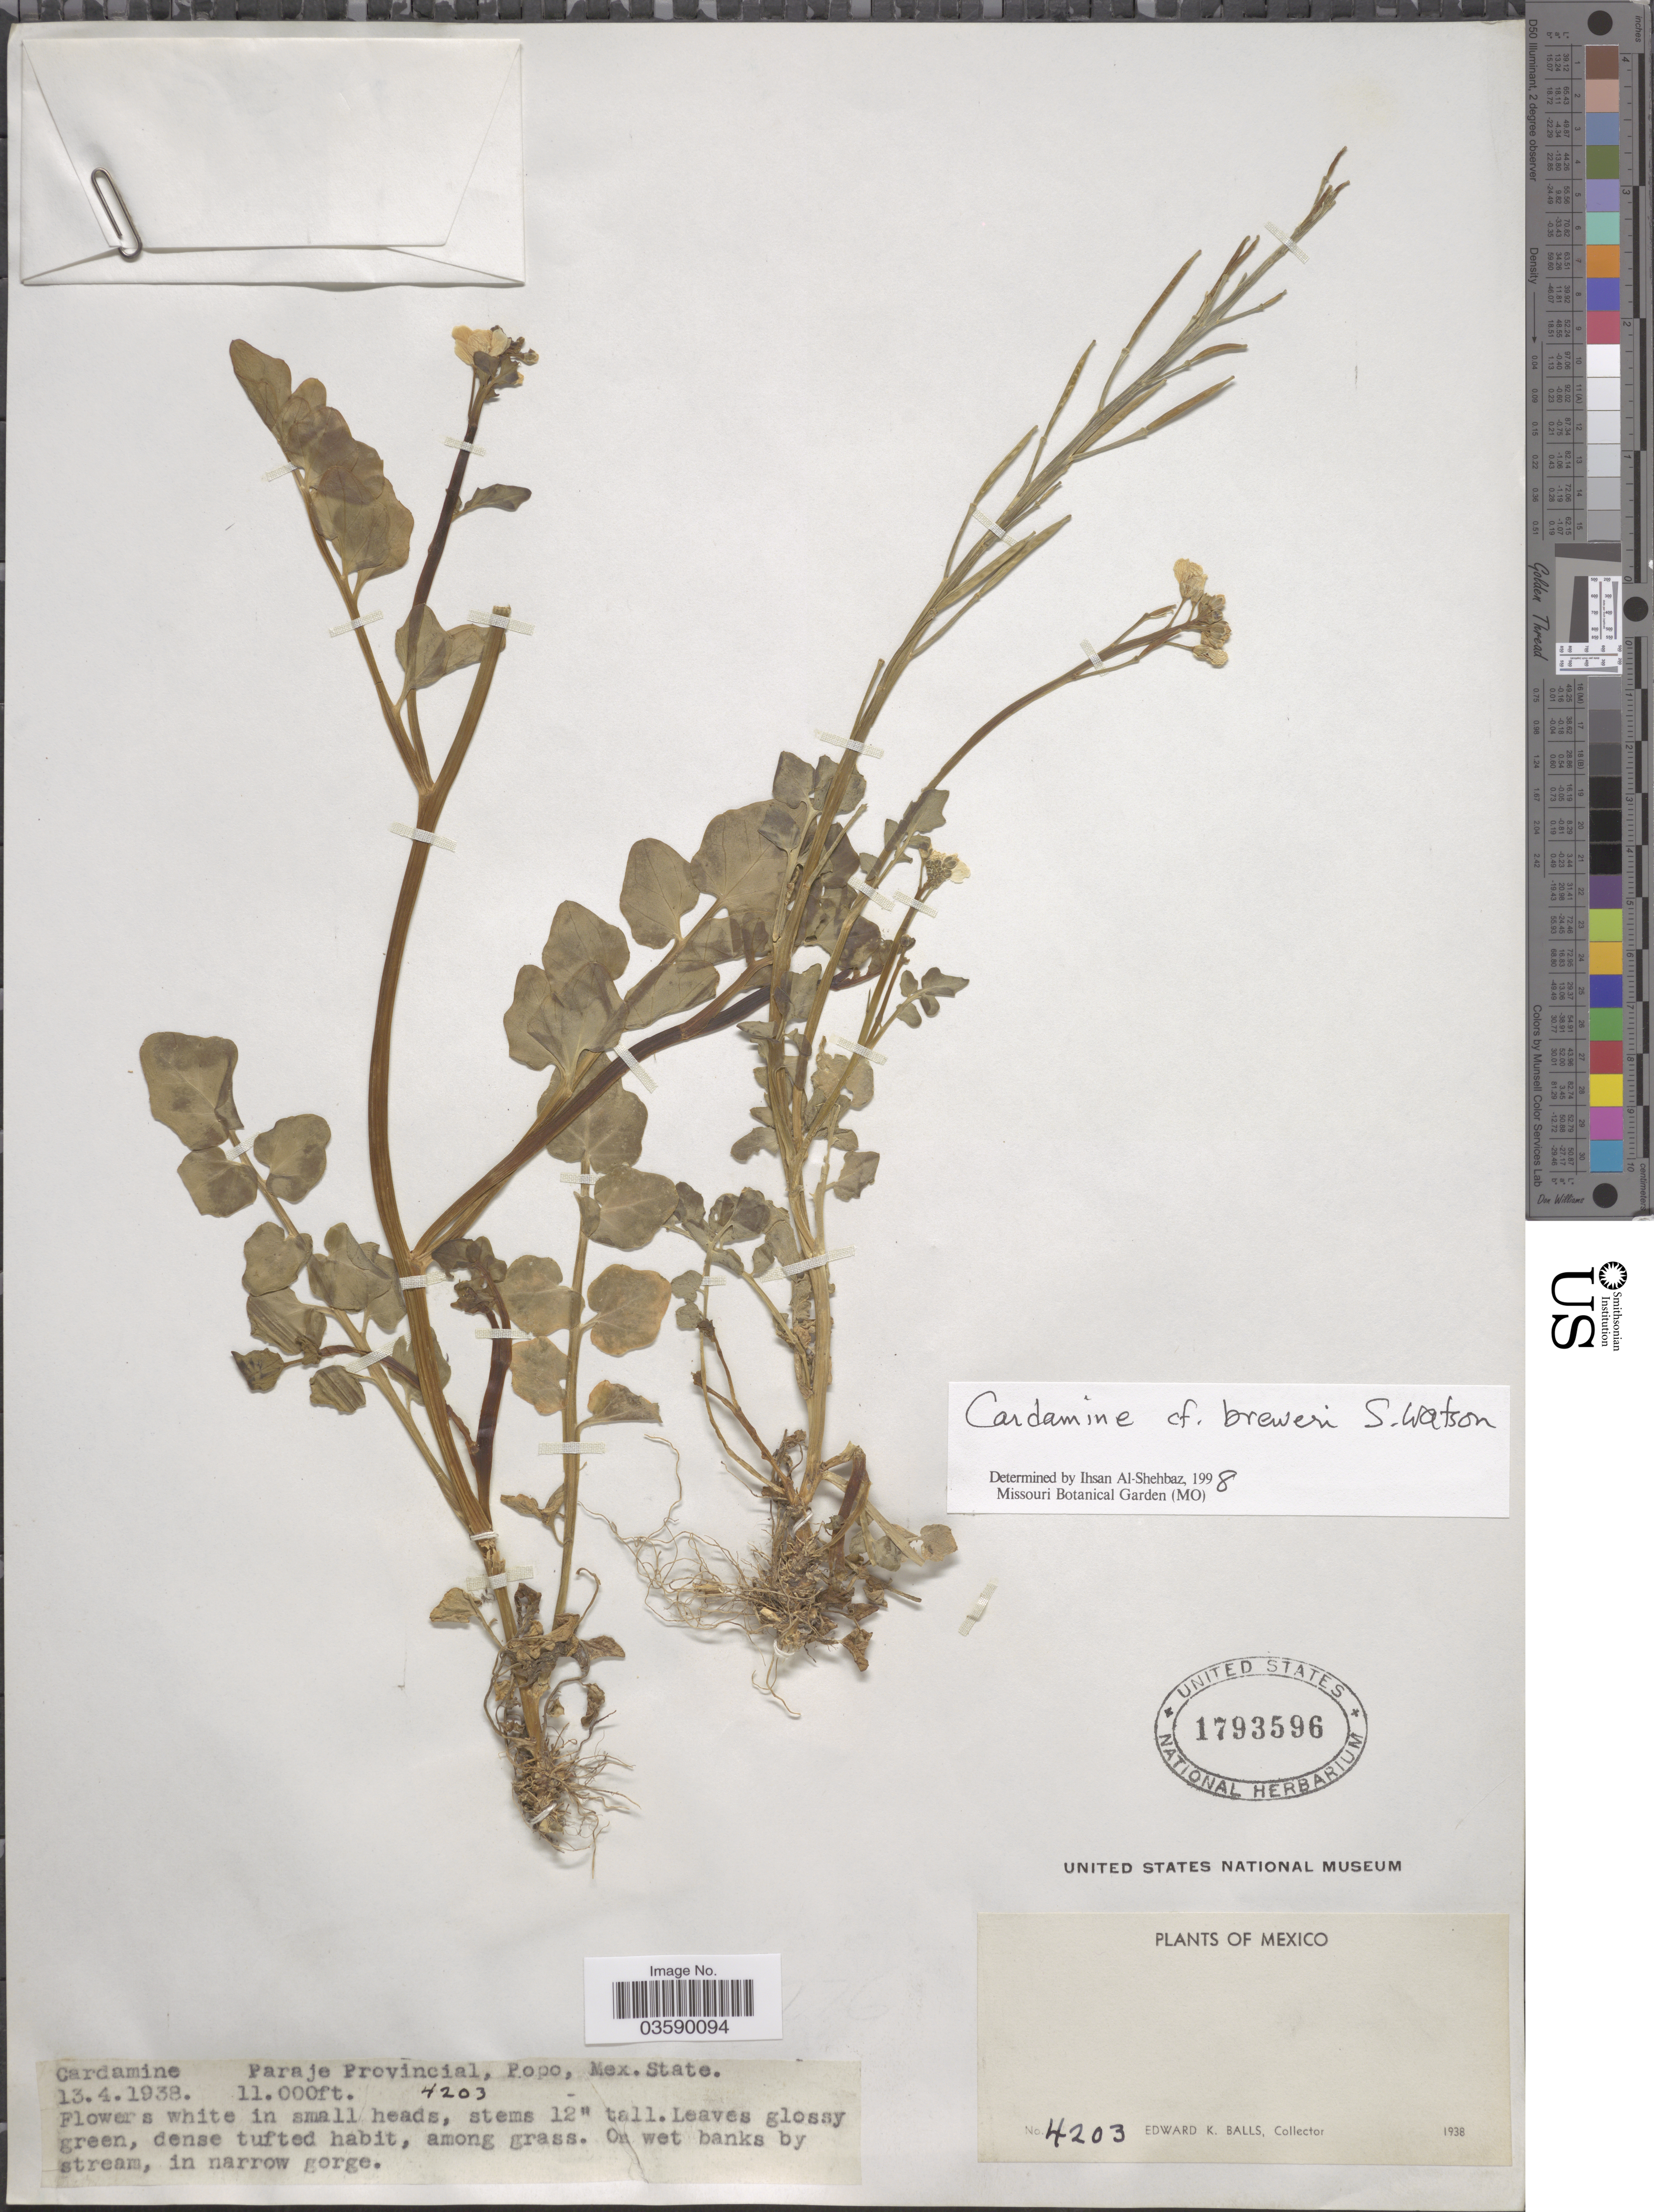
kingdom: Plantae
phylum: Tracheophyta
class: Magnoliopsida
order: Brassicales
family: Brassicaceae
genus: Cardamine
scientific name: Cardamine breweri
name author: S. Watson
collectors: E. K. Balls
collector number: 4203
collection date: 1938-04-13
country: Mexico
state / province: México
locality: Paraje Provincial, Popo, Mex. State.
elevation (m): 3353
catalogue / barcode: US 1793596